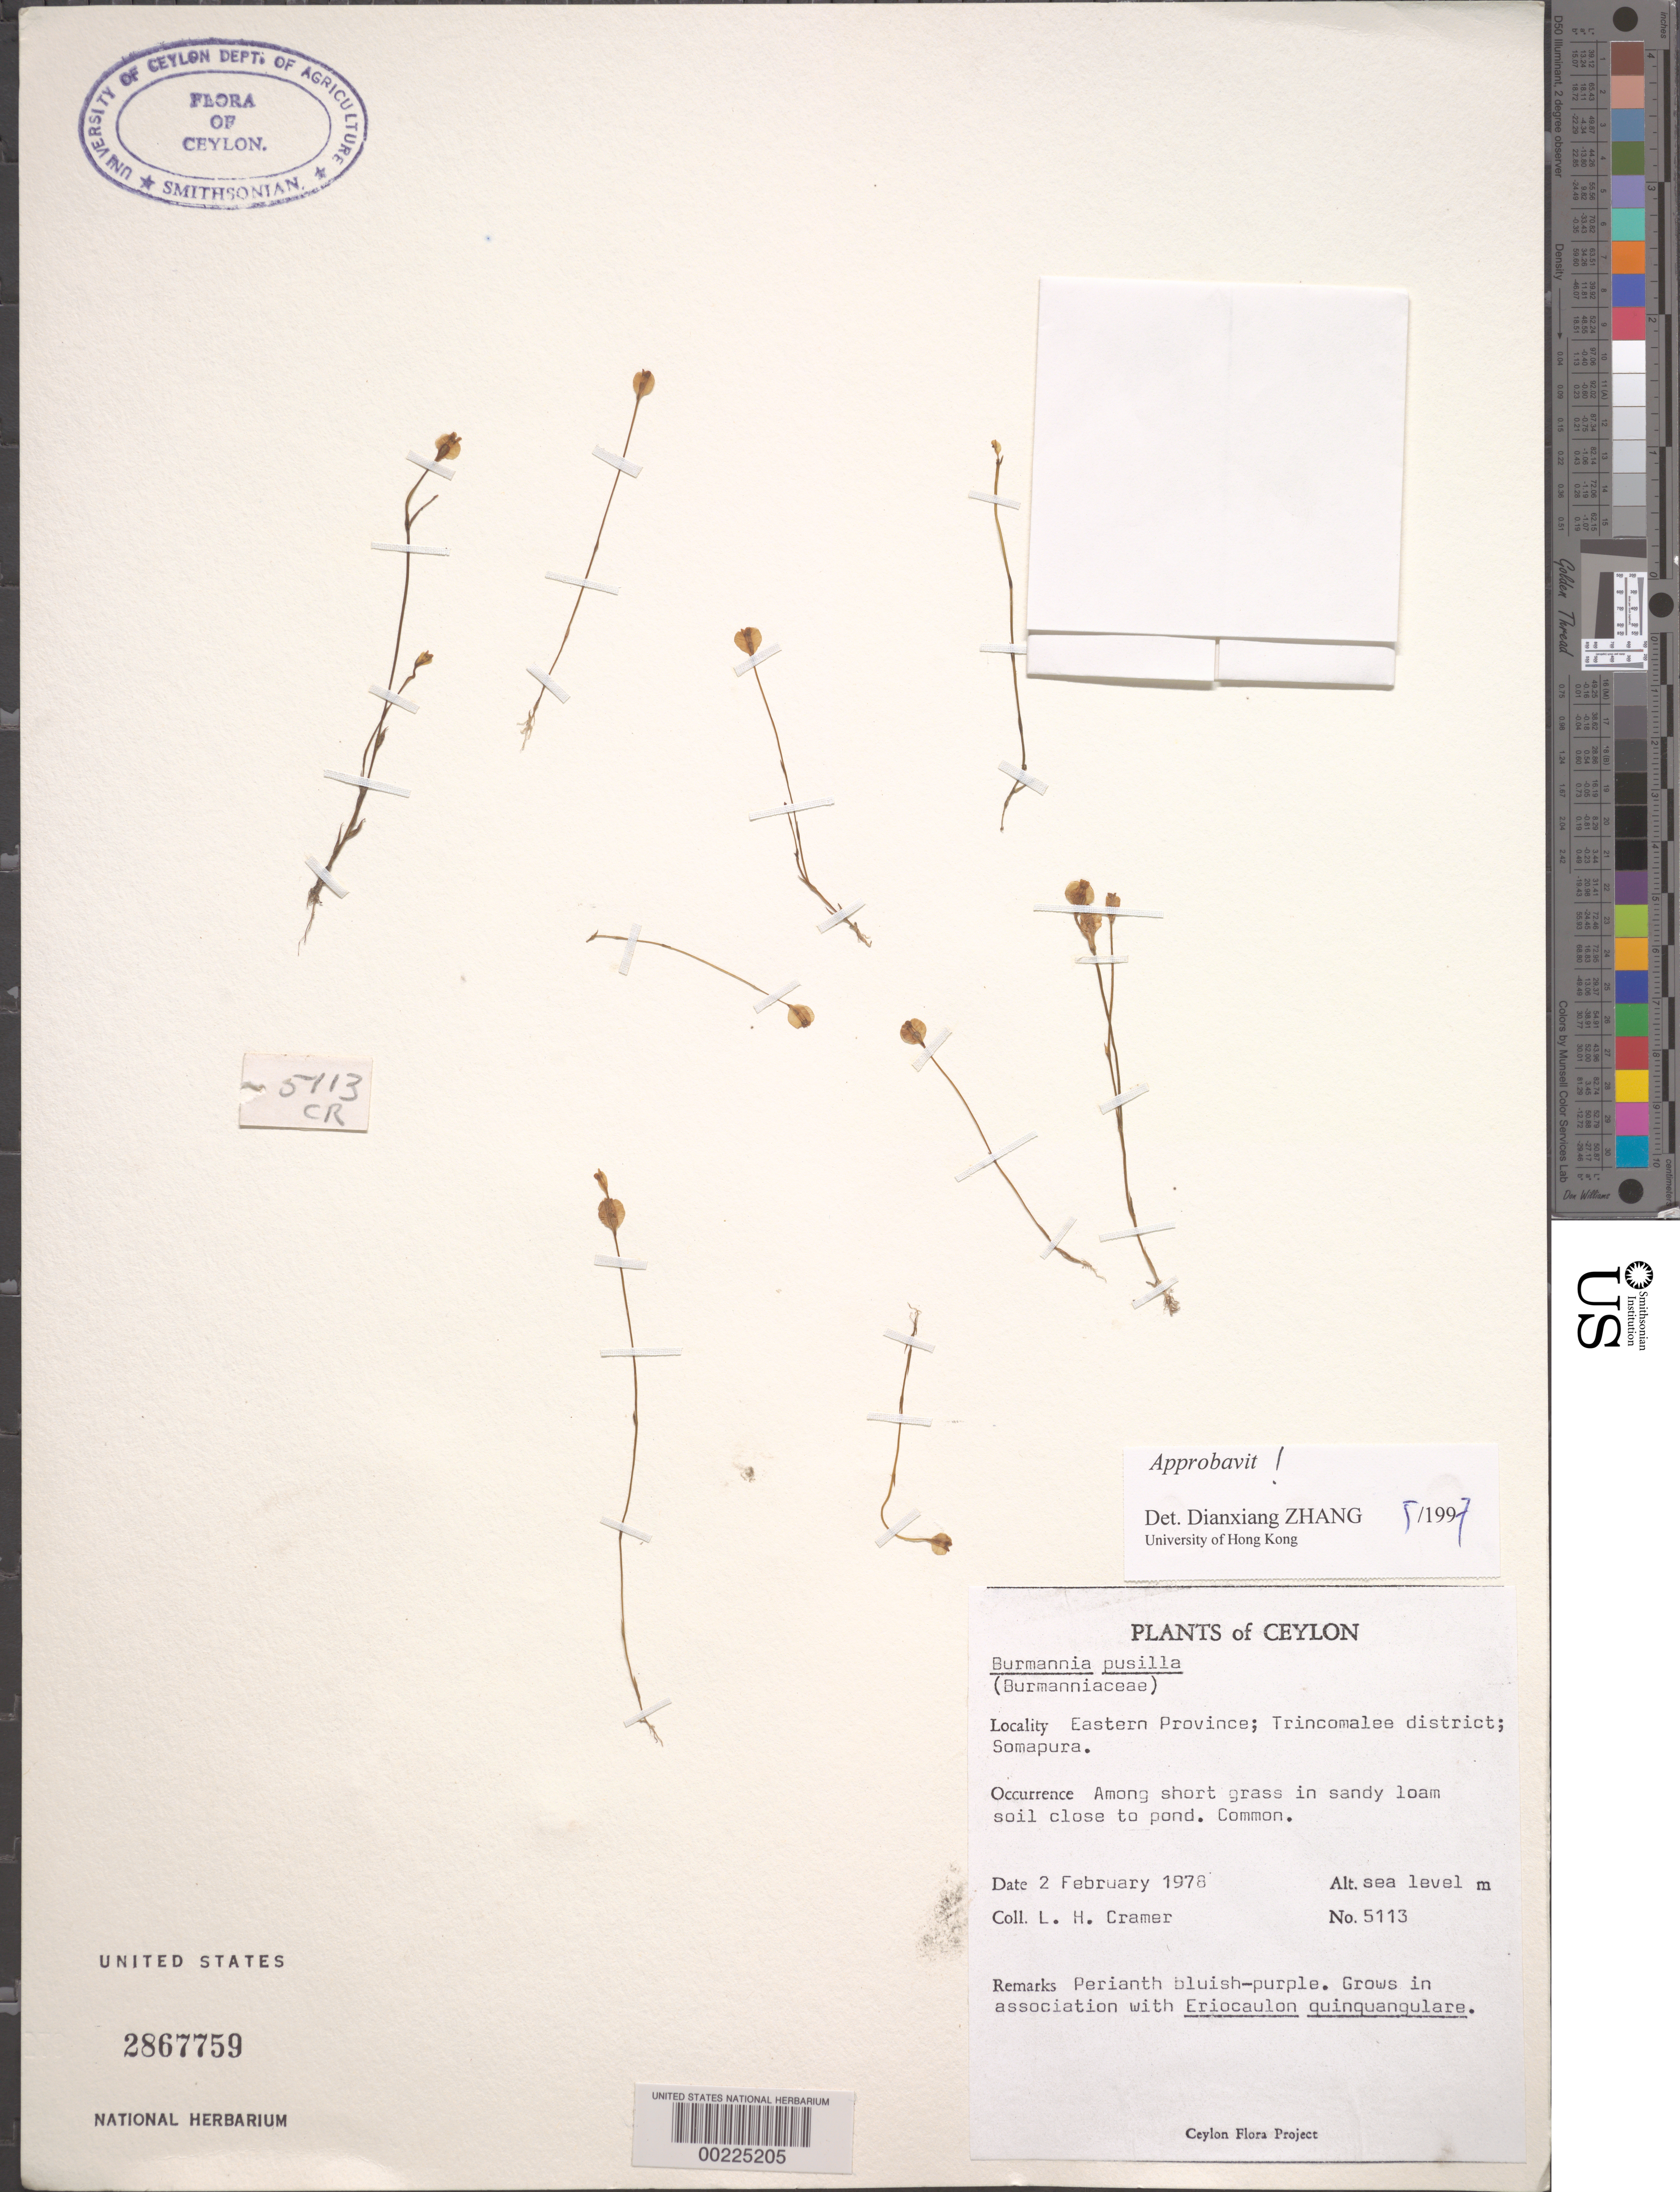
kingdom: Plantae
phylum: Tracheophyta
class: Liliopsida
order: Dioscoreales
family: Burmanniaceae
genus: Burmannia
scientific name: Burmannia pusilla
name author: Thwaites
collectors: L. H. Cramer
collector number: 5113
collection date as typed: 02 Feb 1978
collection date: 1978-02-02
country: Sri Lanka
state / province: Eastern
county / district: Trincomalee Dist.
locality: Somapura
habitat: Among short grass in sandy loam soil close to pond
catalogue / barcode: US 2867759